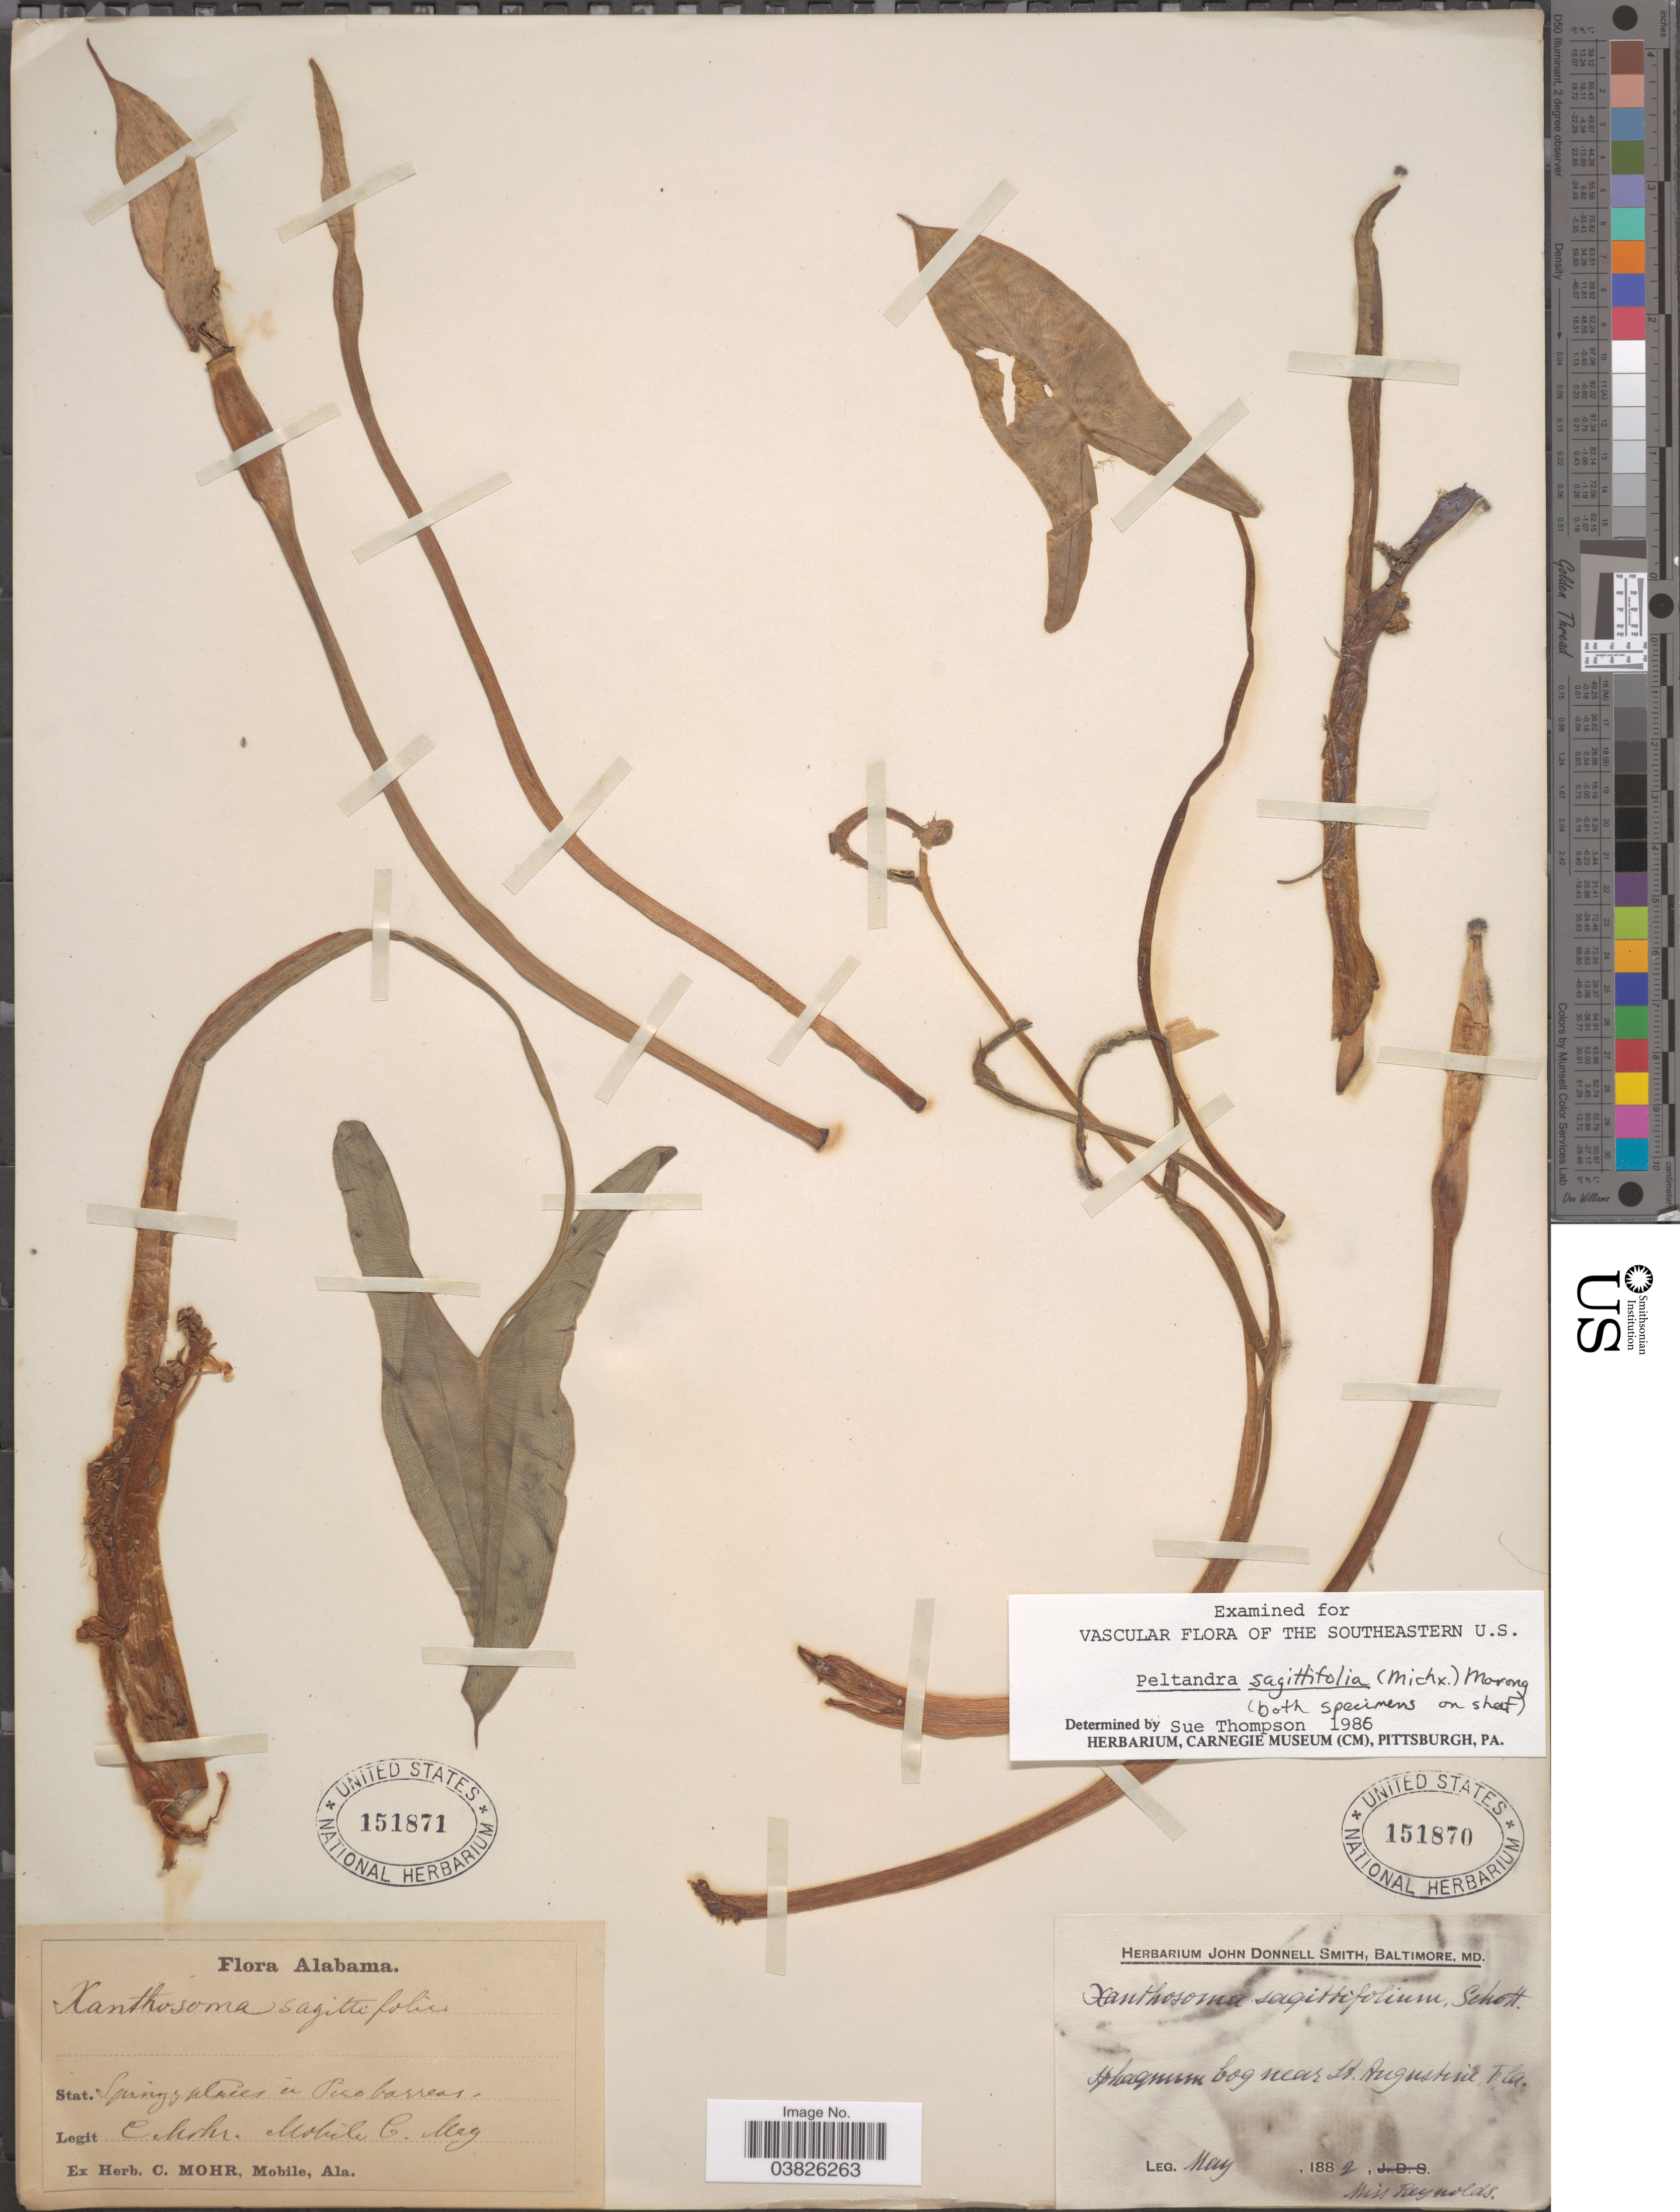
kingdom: Plantae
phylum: Tracheophyta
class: Liliopsida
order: Alismatales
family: Araceae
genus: Peltandra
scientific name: Peltandra sagittifolia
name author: (Michx.) Morong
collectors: C. T. Mohr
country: United States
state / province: Alabama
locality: Mobile.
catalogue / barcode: US 151871